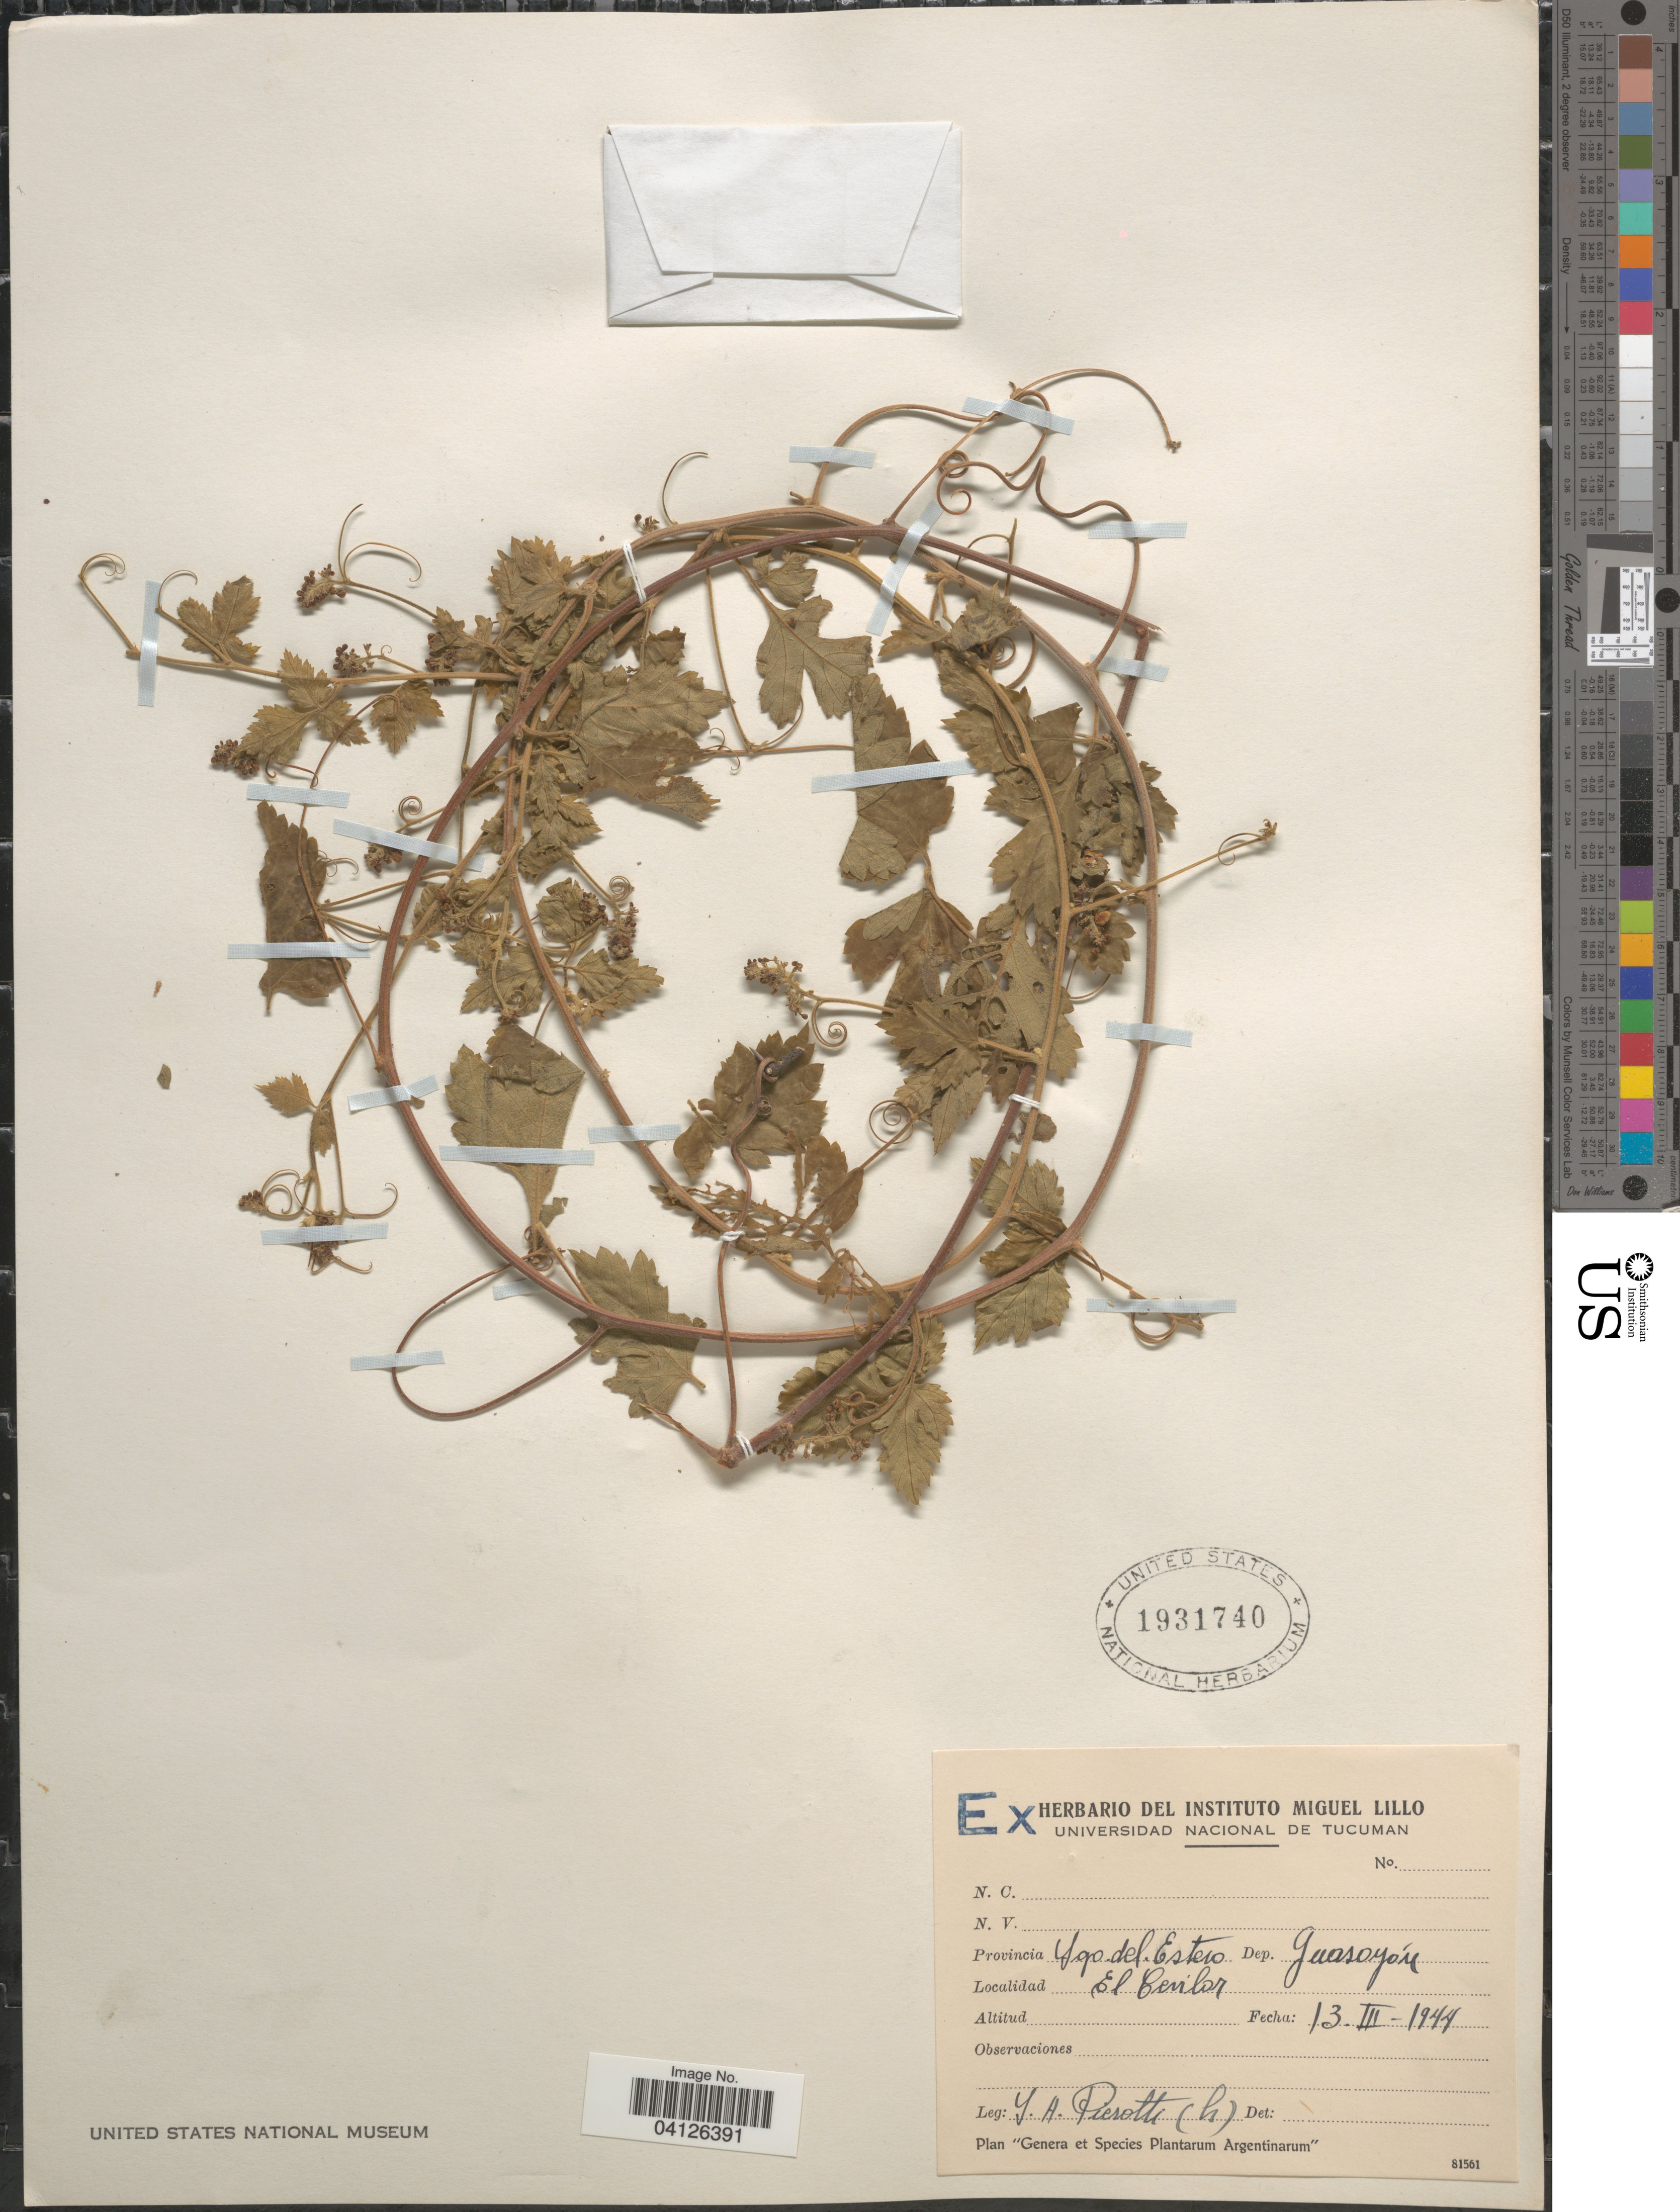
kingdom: Plantae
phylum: Tracheophyta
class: Magnoliopsida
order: Sapindales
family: Sapindaceae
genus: Urvillea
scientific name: Urvillea chacoensis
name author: Hunz.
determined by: Acevedo-Rodriguez, P., (US), Smithsonian Institution - National Museum of Natural History (UNITED STATES)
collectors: S. A. Pierotti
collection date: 1944-03-13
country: Argentina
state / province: Santiago del Estero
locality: Dep. Guasayán. El Cevilar.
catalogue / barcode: US 1931740